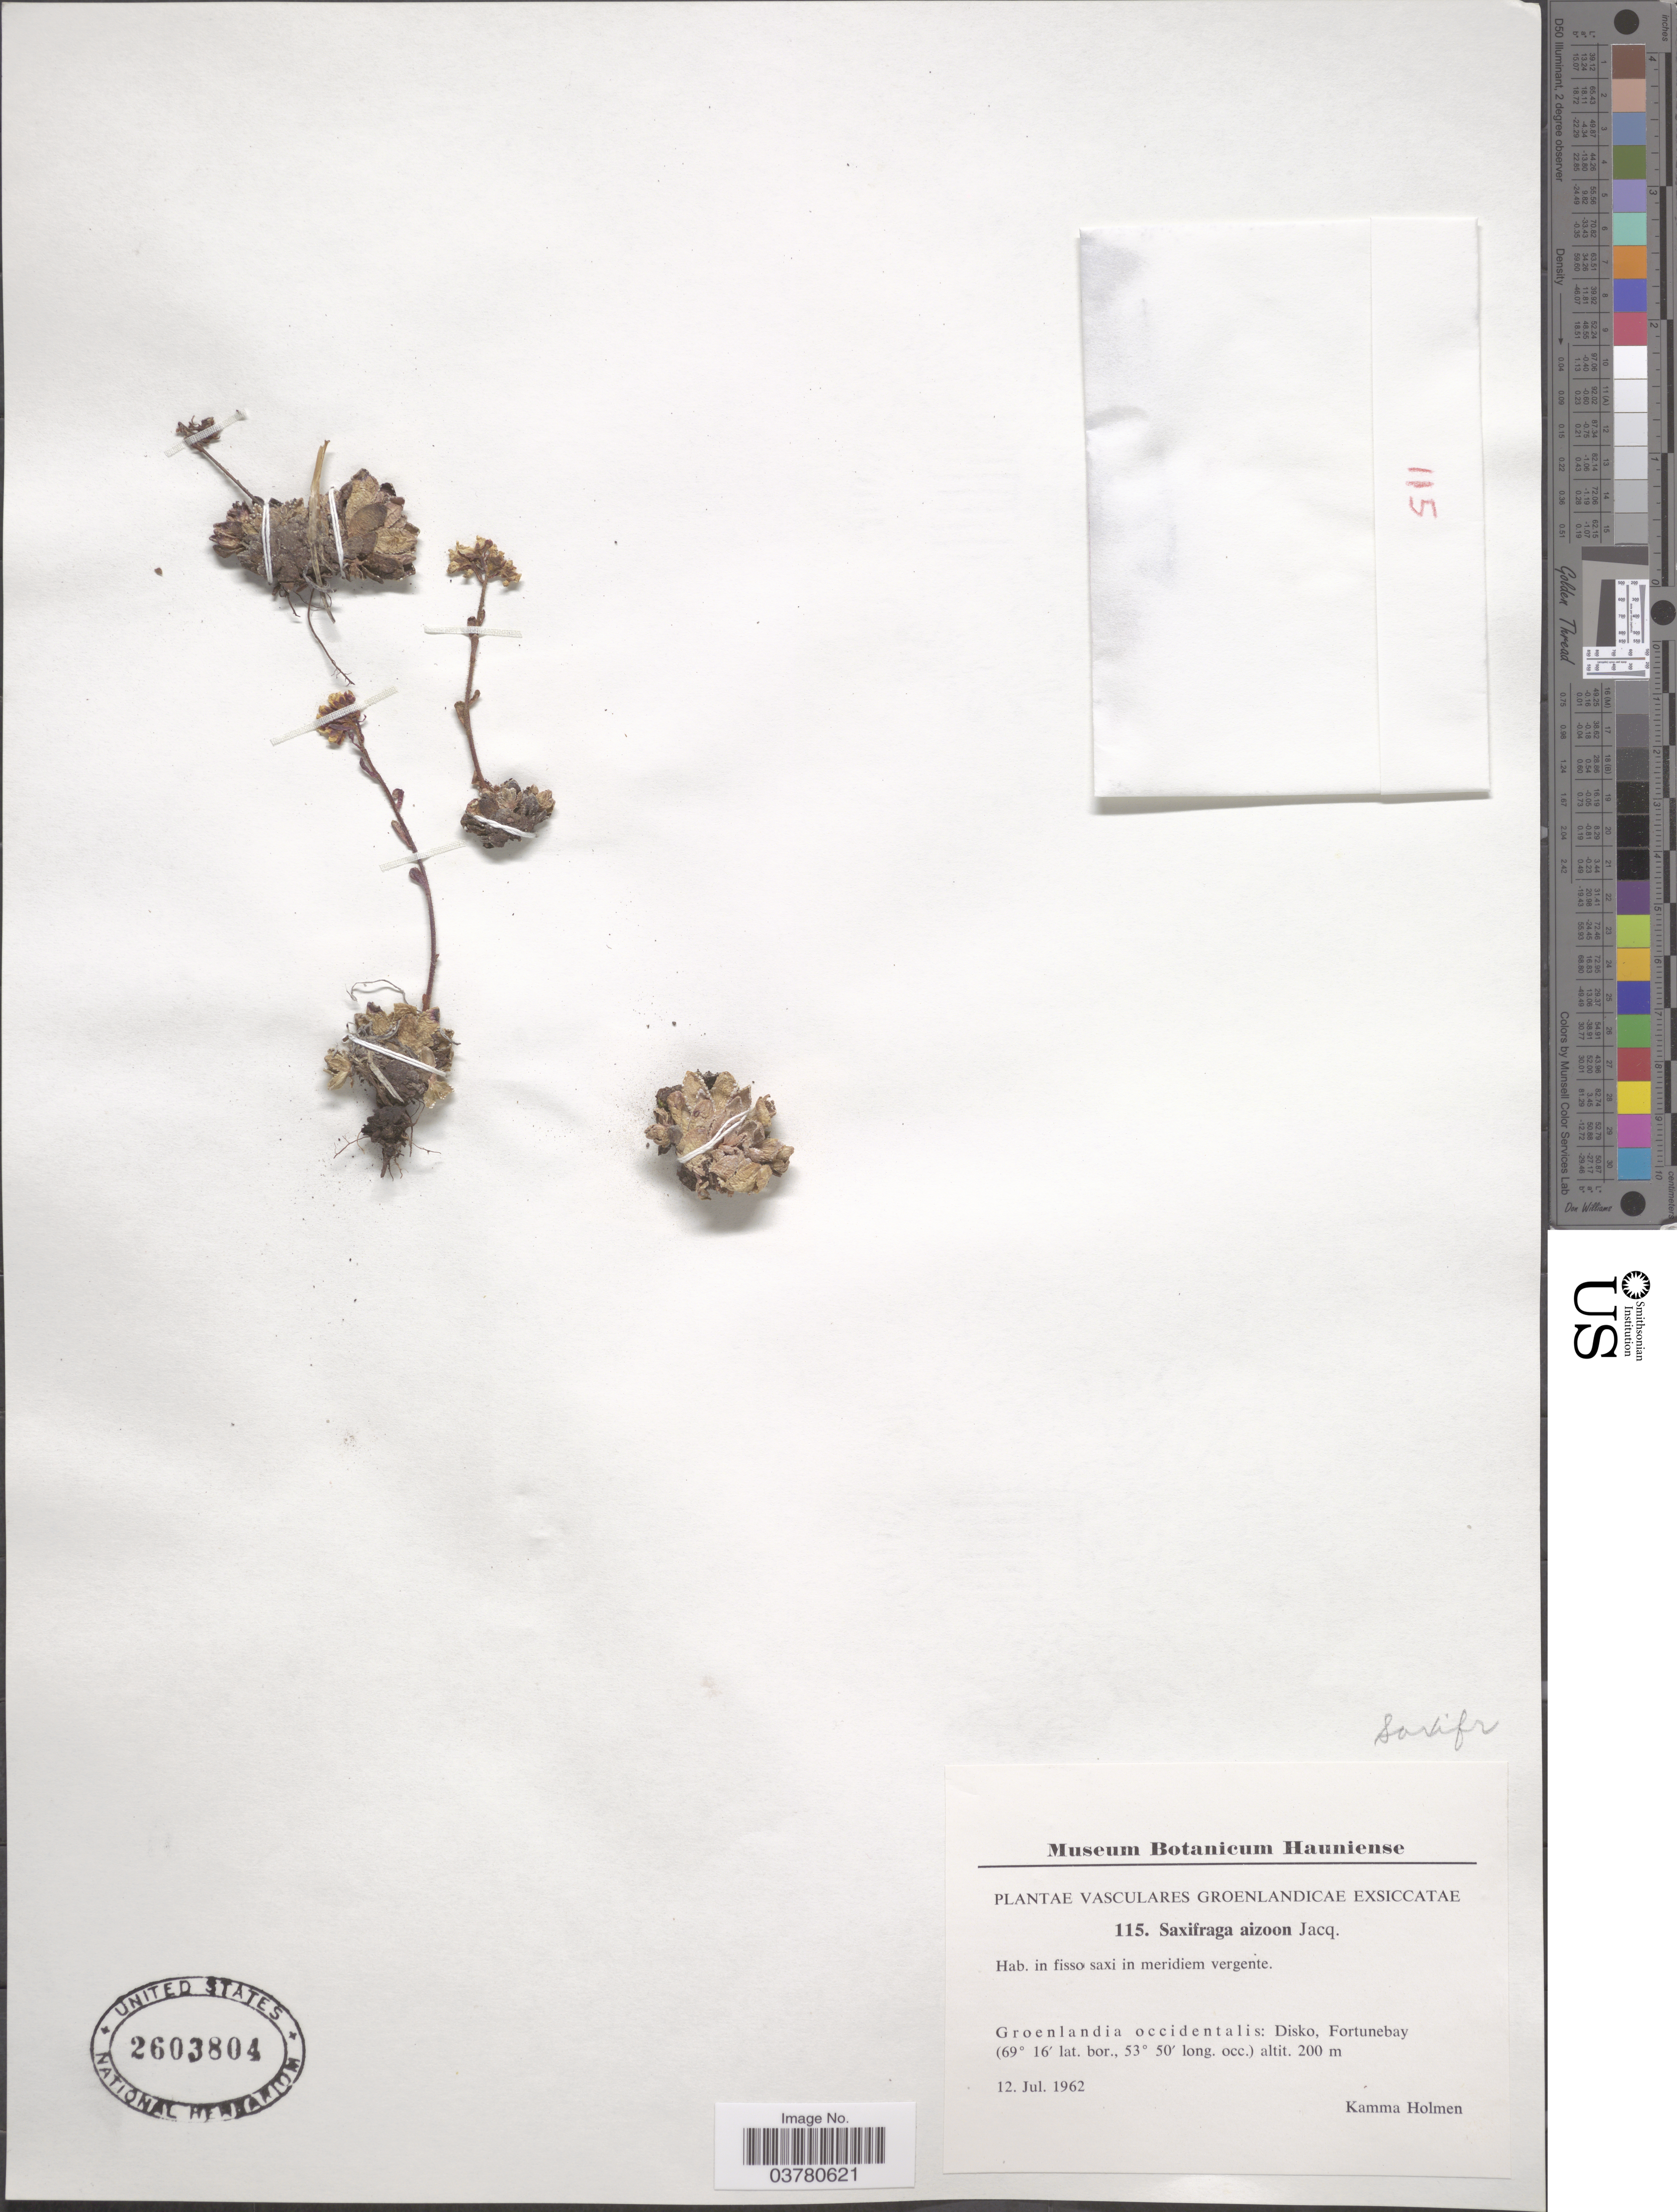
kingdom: Plantae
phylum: Tracheophyta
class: Magnoliopsida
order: Saxifragales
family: Saxifragaceae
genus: Saxifraga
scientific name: Saxifraga paniculata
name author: Mill.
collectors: K. A. Holmen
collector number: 115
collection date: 1962-07-12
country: Greenland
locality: Groenlandicae. Groenlandia occidentalis: Disko, Fortunebay.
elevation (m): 200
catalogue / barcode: US 2603804